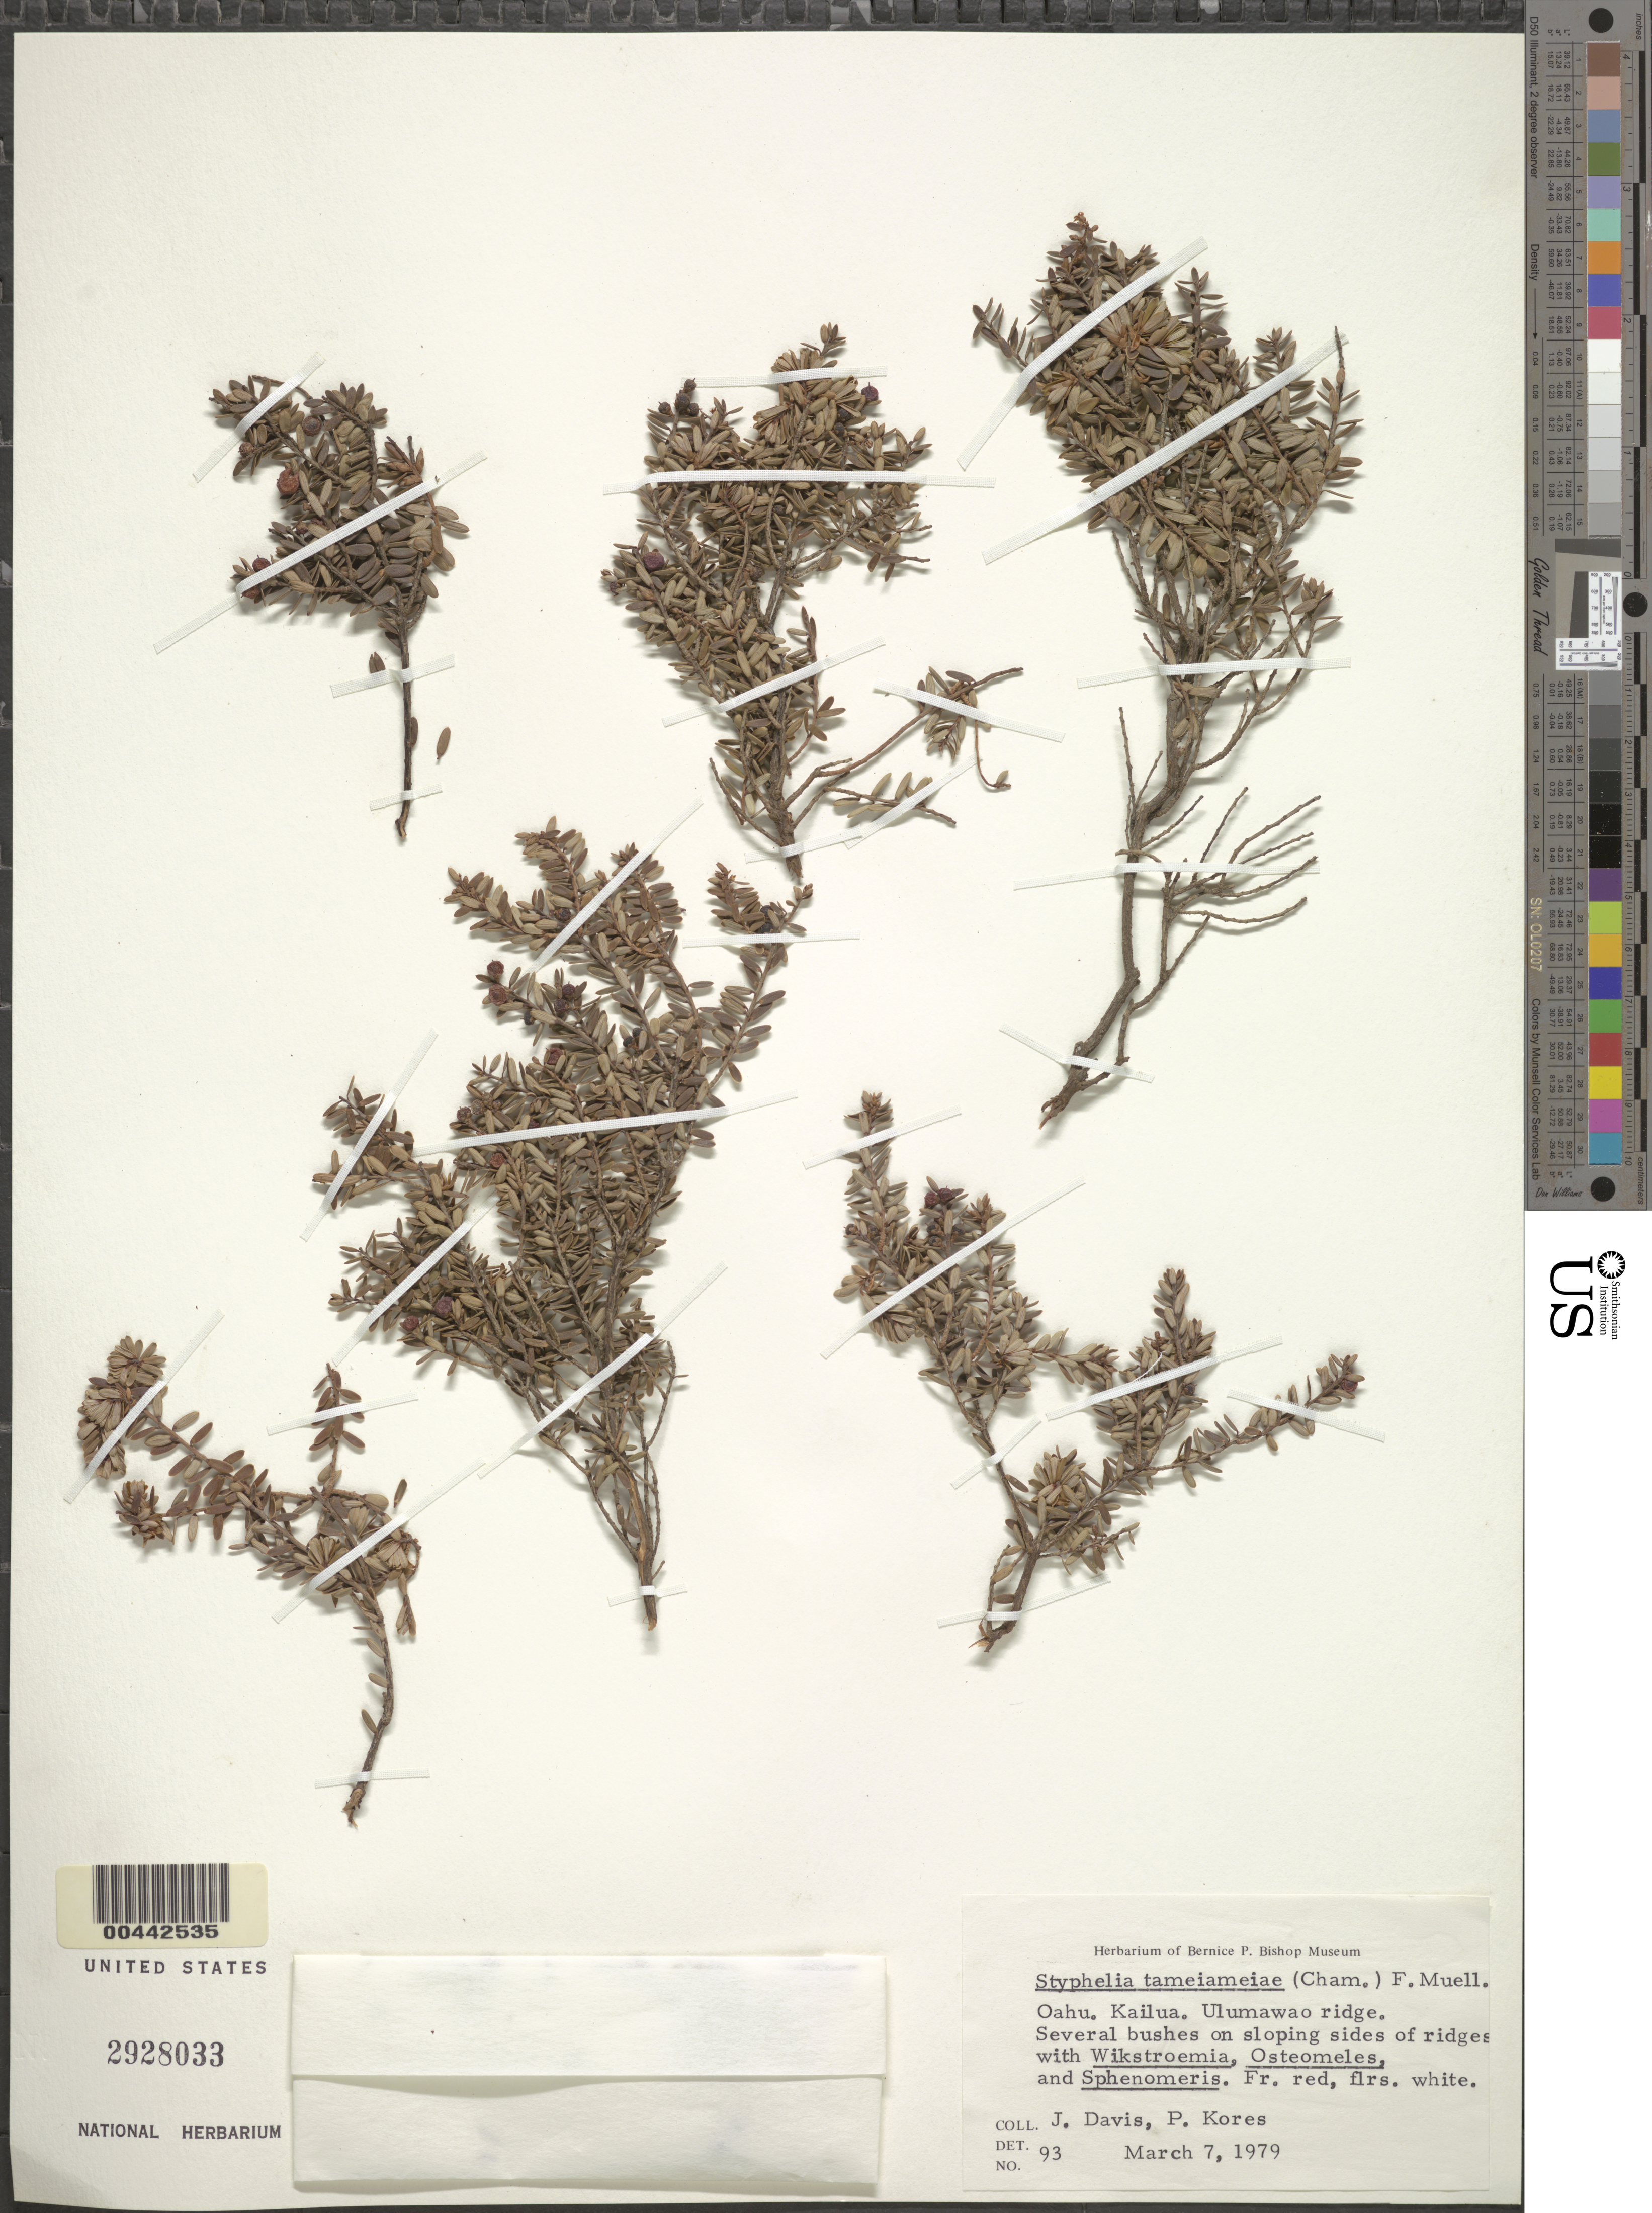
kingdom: Plantae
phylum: Tracheophyta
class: Magnoliopsida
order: Ericales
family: Ericaceae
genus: Leptecophylla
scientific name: Leptecophylla tameiameiae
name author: (Cham. & Schltdl.) C.M. Weiller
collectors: J. Davis & P. Kores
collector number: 93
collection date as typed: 7 Mar 1979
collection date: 1979-03-07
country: United States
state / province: Hawaii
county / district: Honolulu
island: Oahu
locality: Kailua, Ulumawao ridge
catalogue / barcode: US 2928033